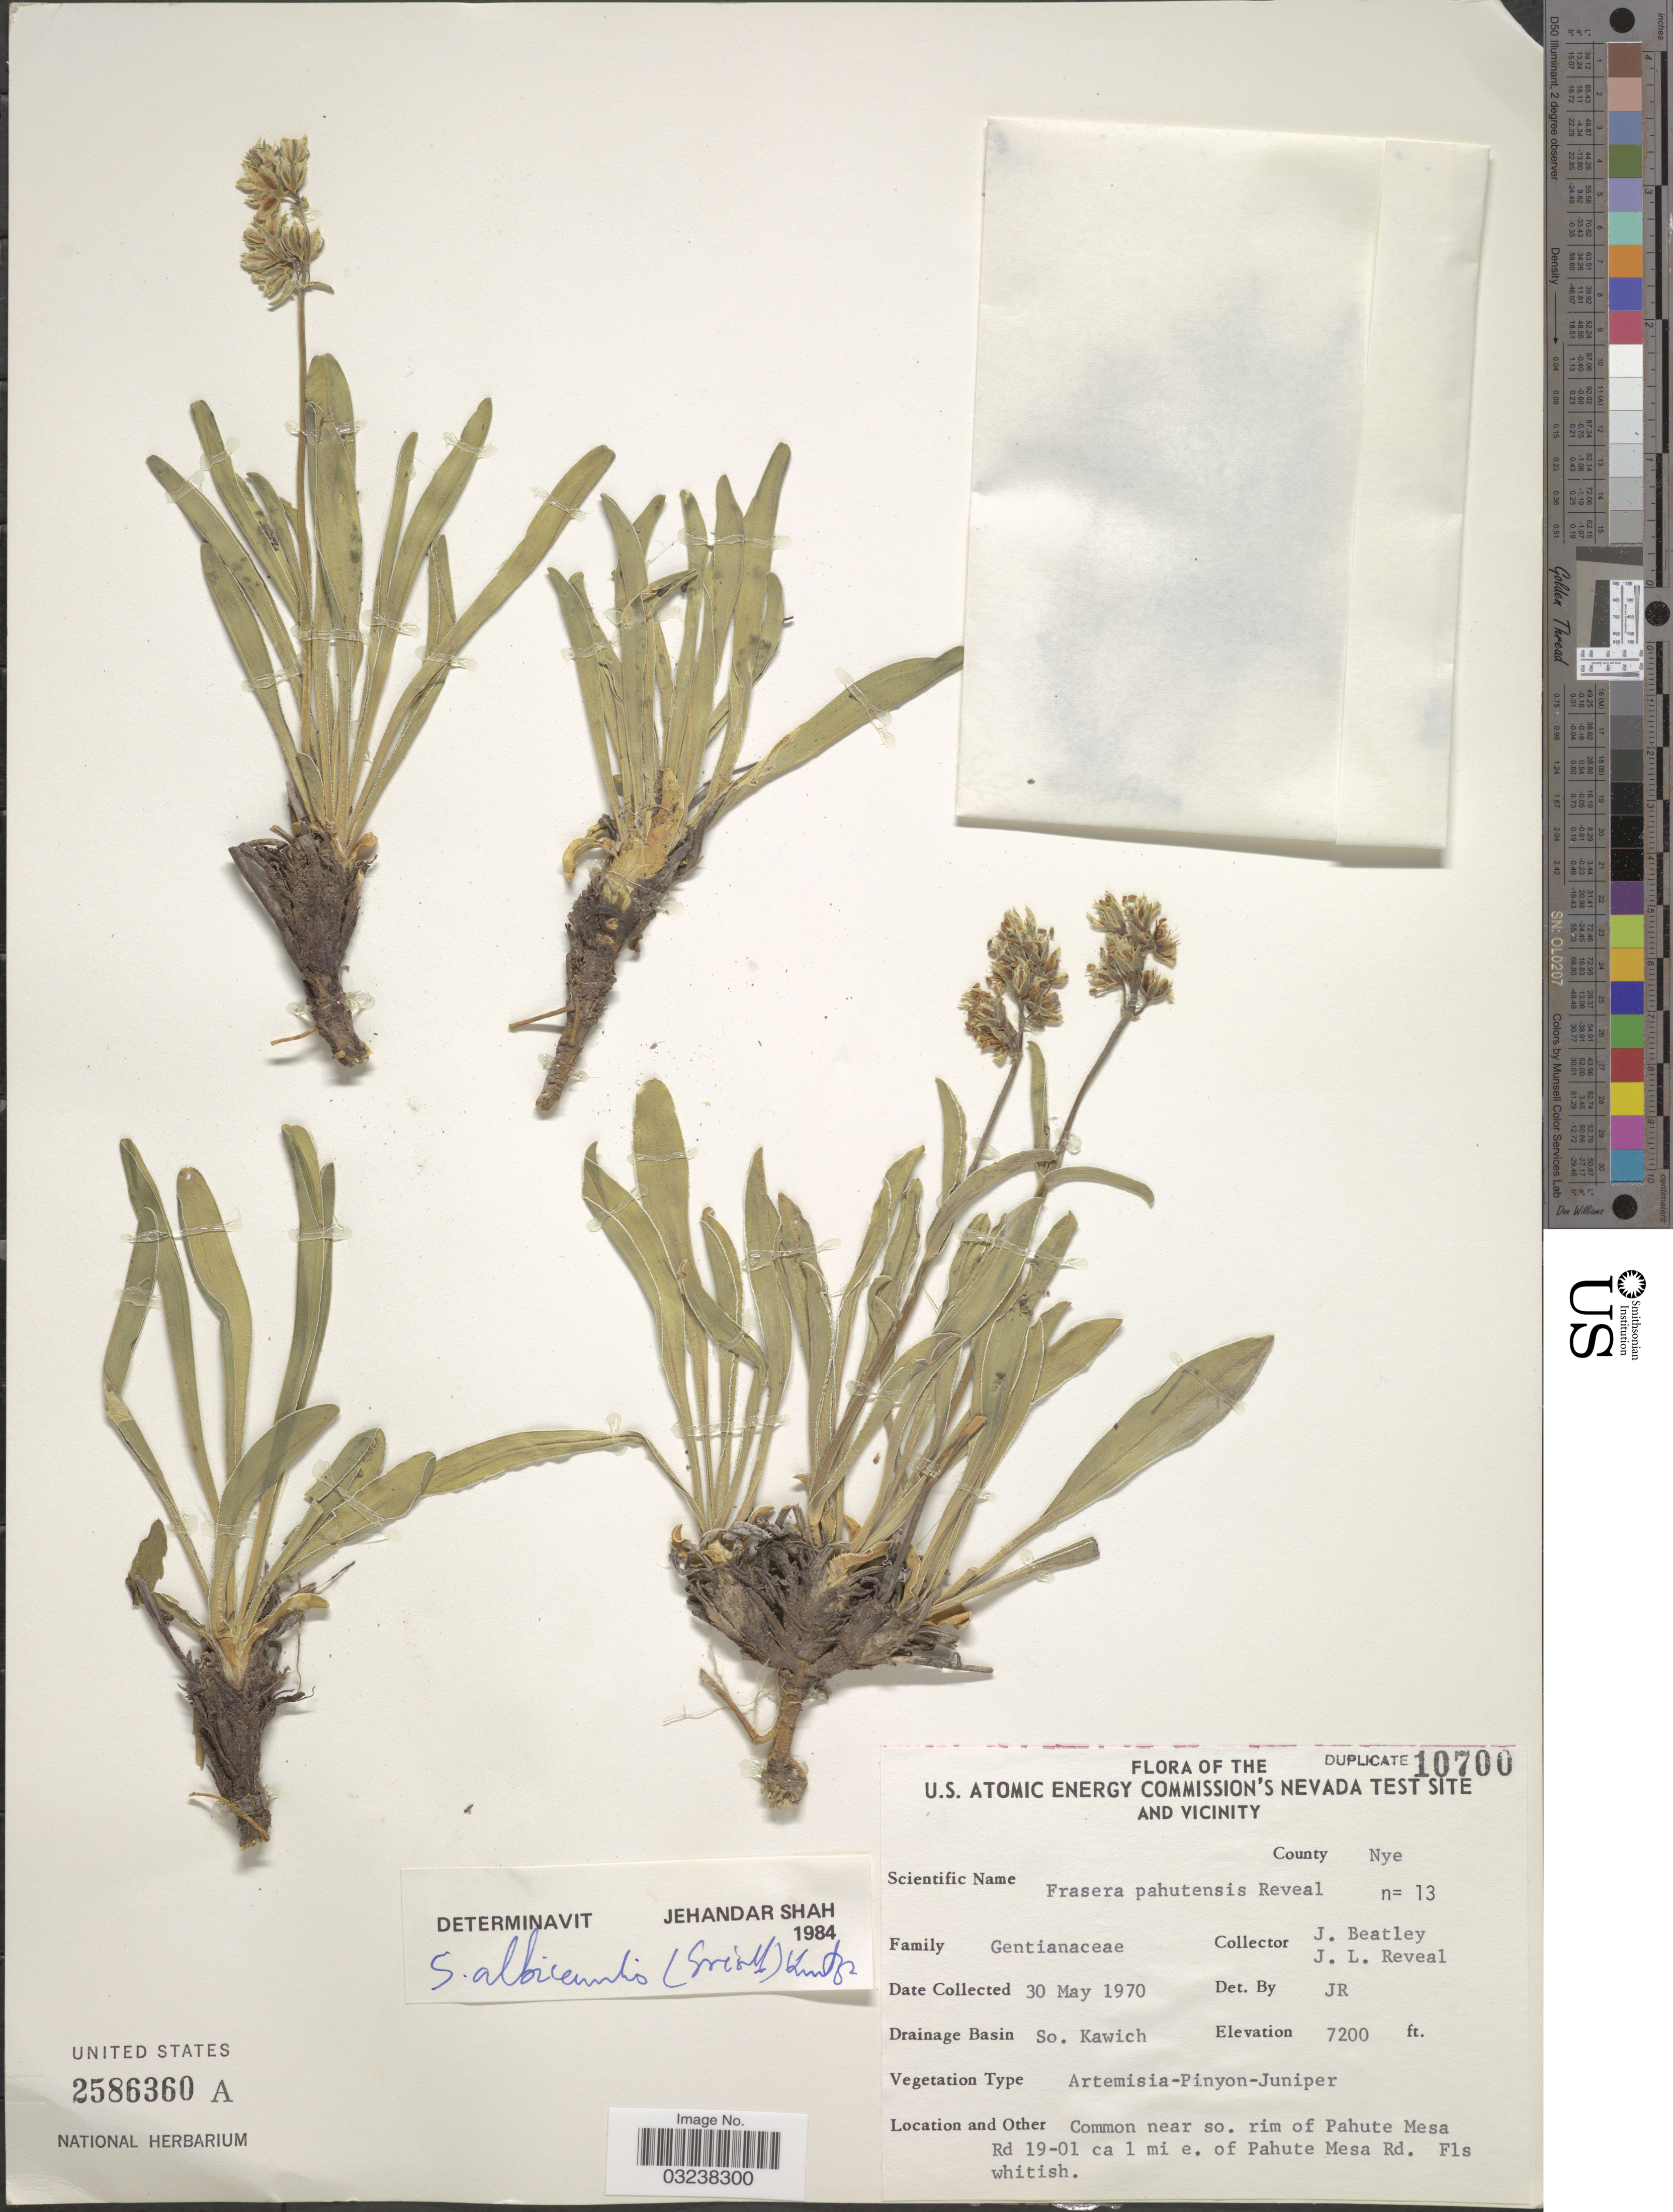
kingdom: Plantae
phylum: Tracheophyta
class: Magnoliopsida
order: Gentianales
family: Gentianaceae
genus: Swertia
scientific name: Swertia albicaulis var. albicaulis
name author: (Griseb.) Douglas ex Kuntze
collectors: J. C. Beatley & J. L. Reveal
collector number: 10700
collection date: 1970-05-30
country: United States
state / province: Nevada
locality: The U. S. Atomic Energy Commission's Nevada Test Site and Vicinity. Drainage Basin So. Kawich. Common near so. rim of Pahute Mesa, Rd 19-01 ca 1 mi e. of Pahute Mesa Rd. County Nye.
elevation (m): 2195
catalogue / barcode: US 2586360A